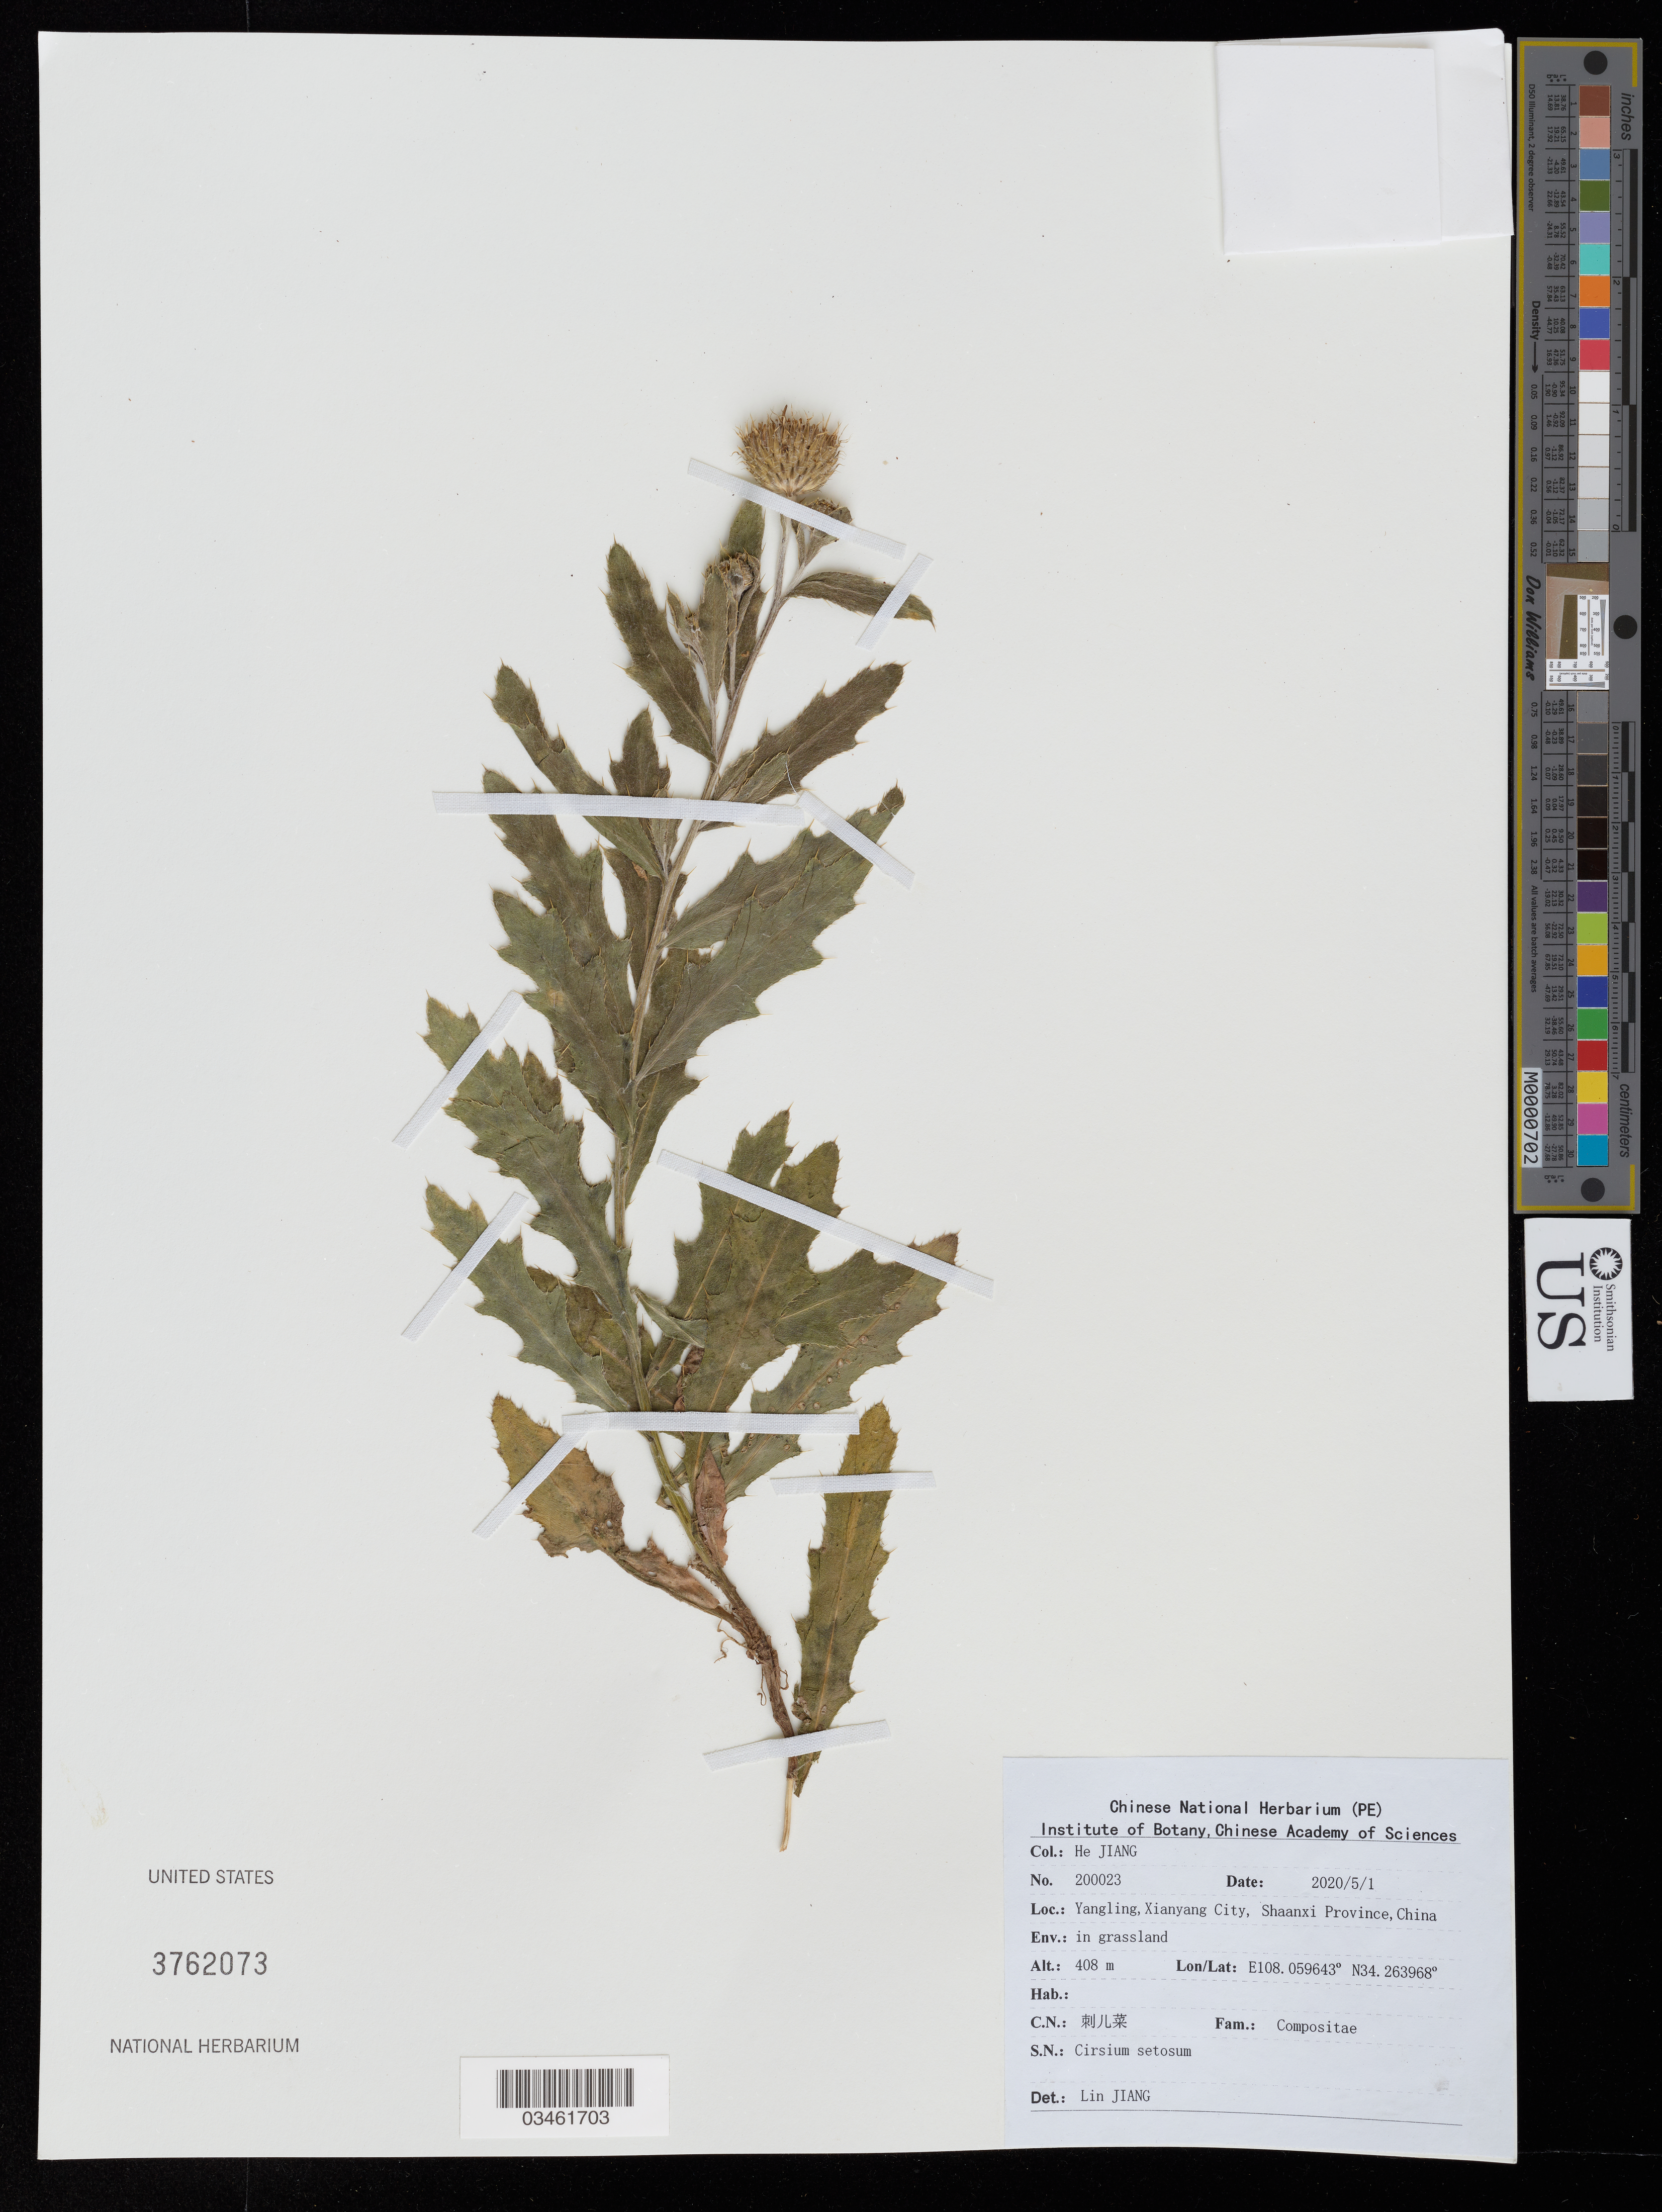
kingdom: Plantae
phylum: Tracheophyta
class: Magnoliopsida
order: Asterales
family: Asteraceae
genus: Cirsium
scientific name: Cirsium arvense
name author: (L.) Scop.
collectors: H. Jiang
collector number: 200023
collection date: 2020-05-01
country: China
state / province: Shaanxi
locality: Yangling, Xianyang City.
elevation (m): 408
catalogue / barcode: US 3762073